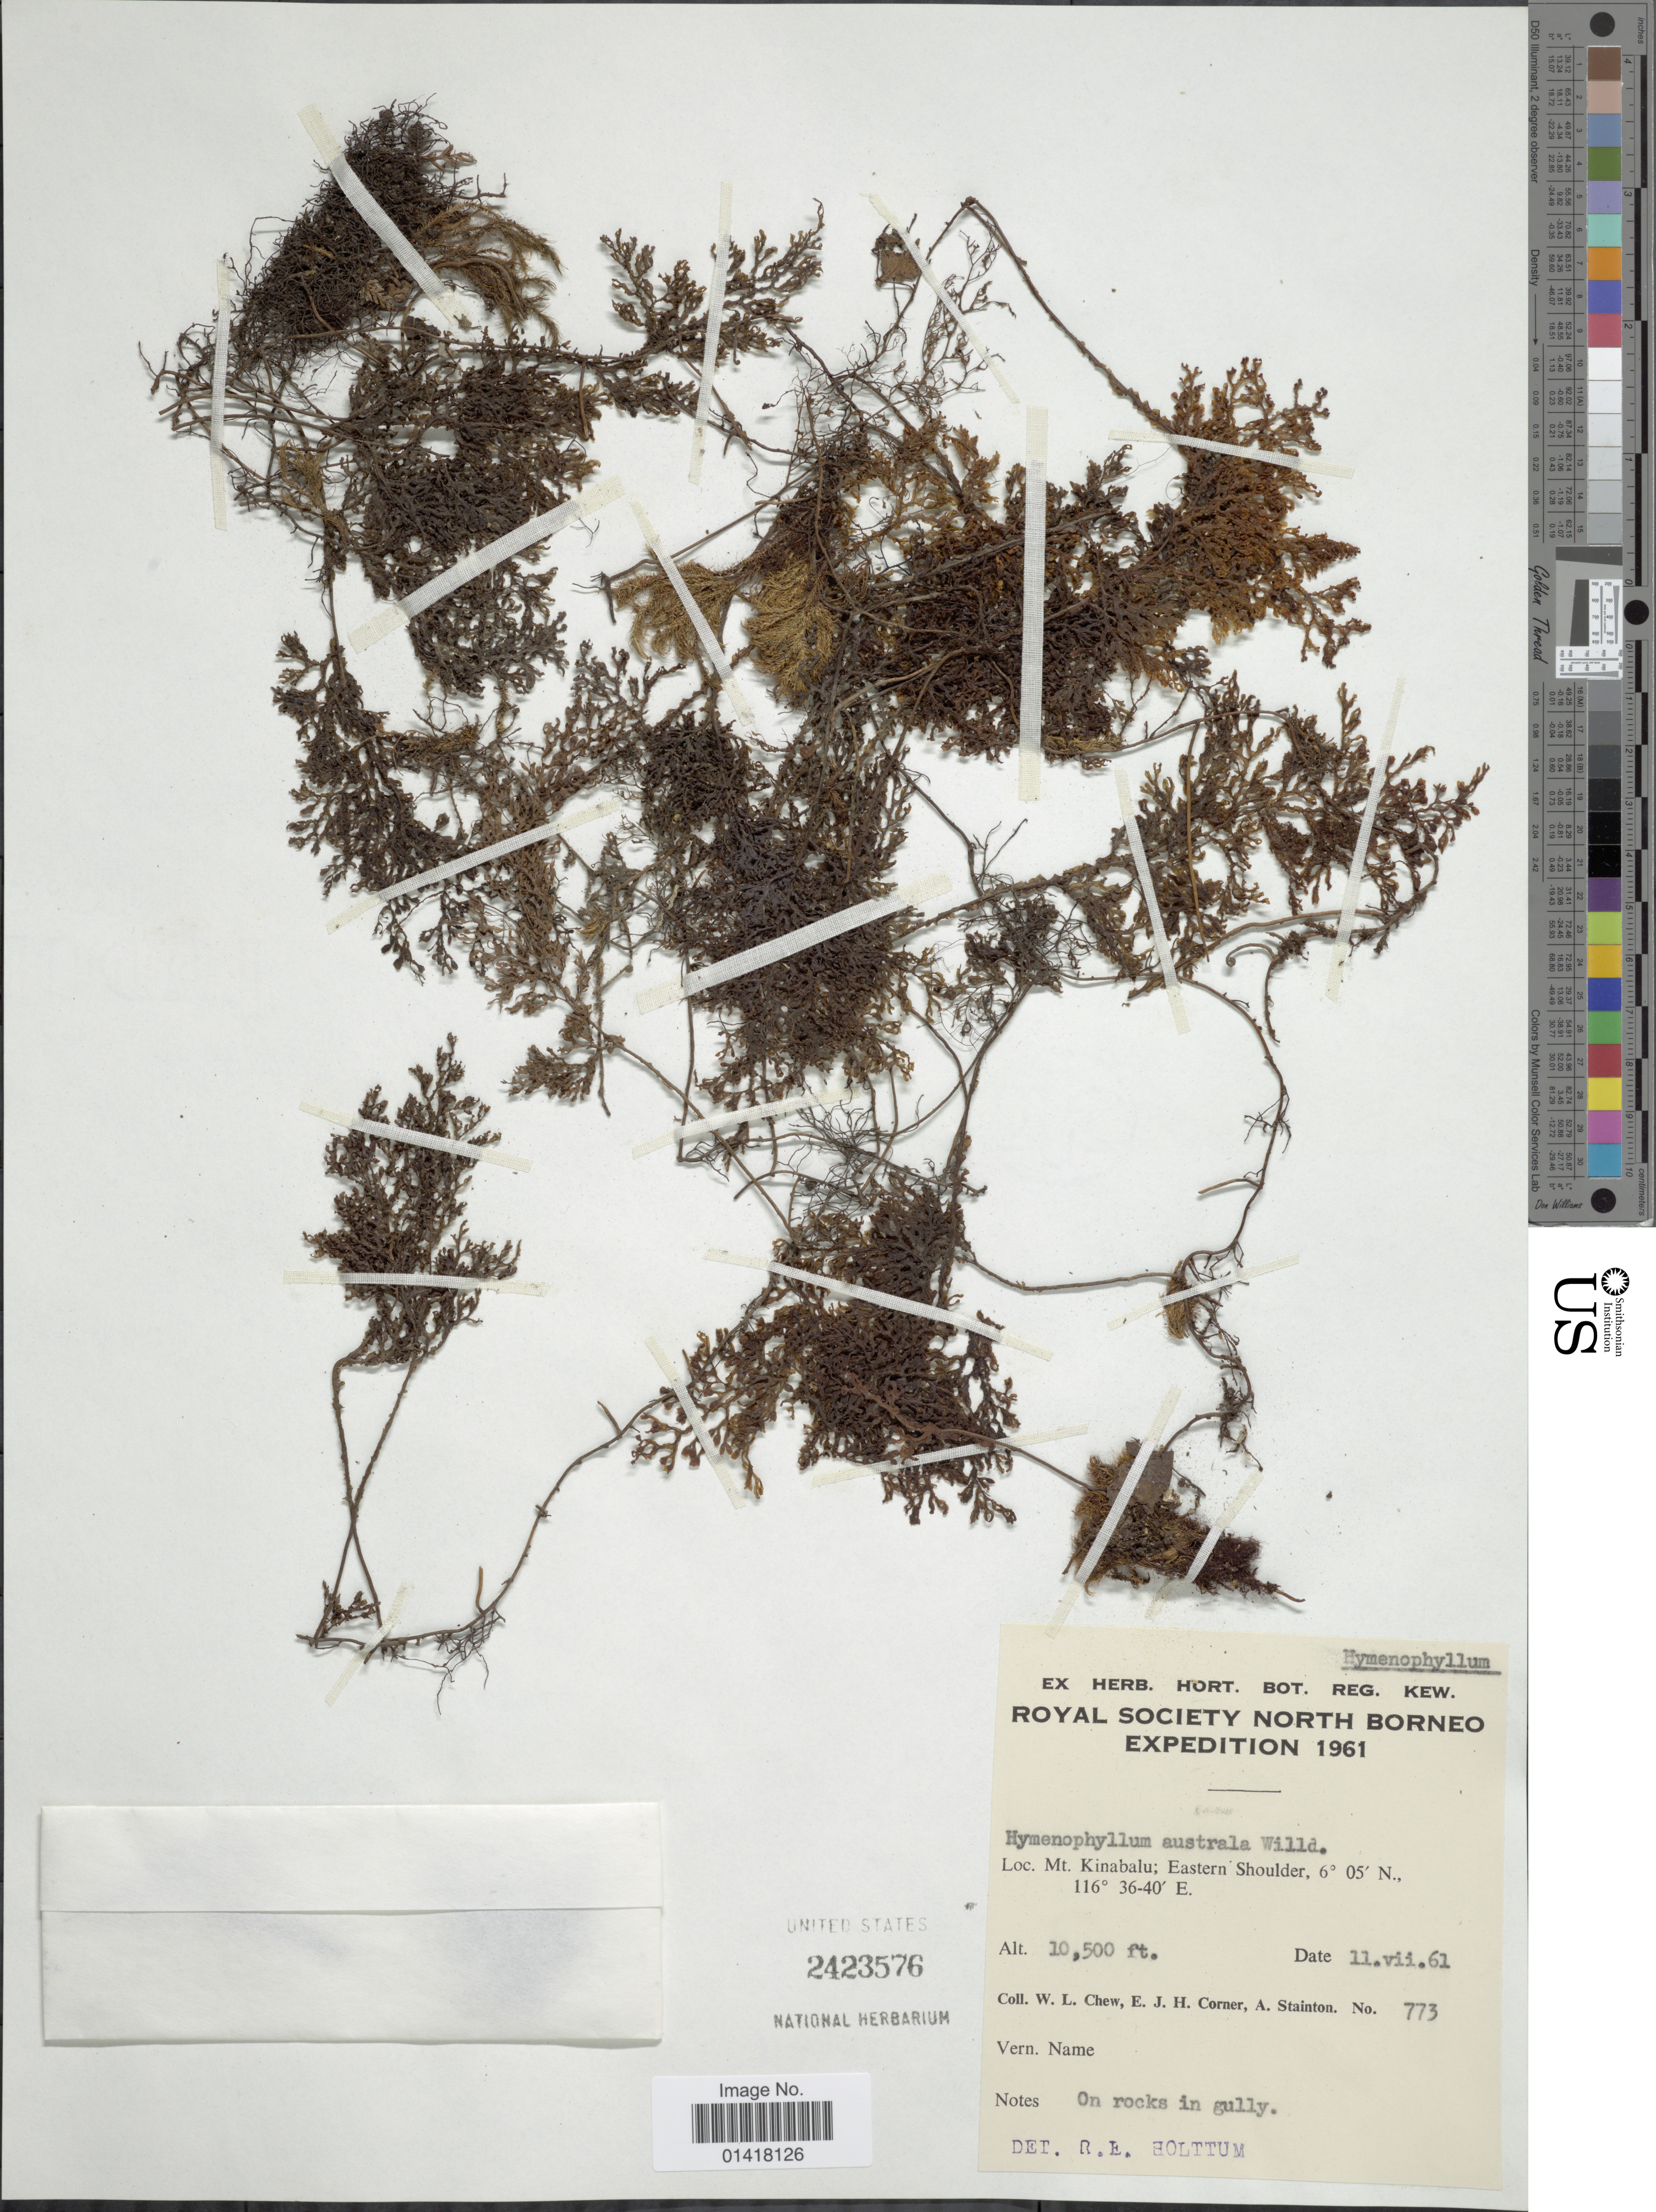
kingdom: Plantae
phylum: Tracheophyta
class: Polypodiopsida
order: Hymenophyllales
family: Hymenophyllaceae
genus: Hymenophyllum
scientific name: Hymenophyllum australe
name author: Willd.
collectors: W. Chew, E. Corner & A. Stainton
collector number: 773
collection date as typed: Transcribed d/m/y: 11/7/61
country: Malaysia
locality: Mt. Kinabalu; Eastern Shoulder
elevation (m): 3200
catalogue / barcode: US 2423576